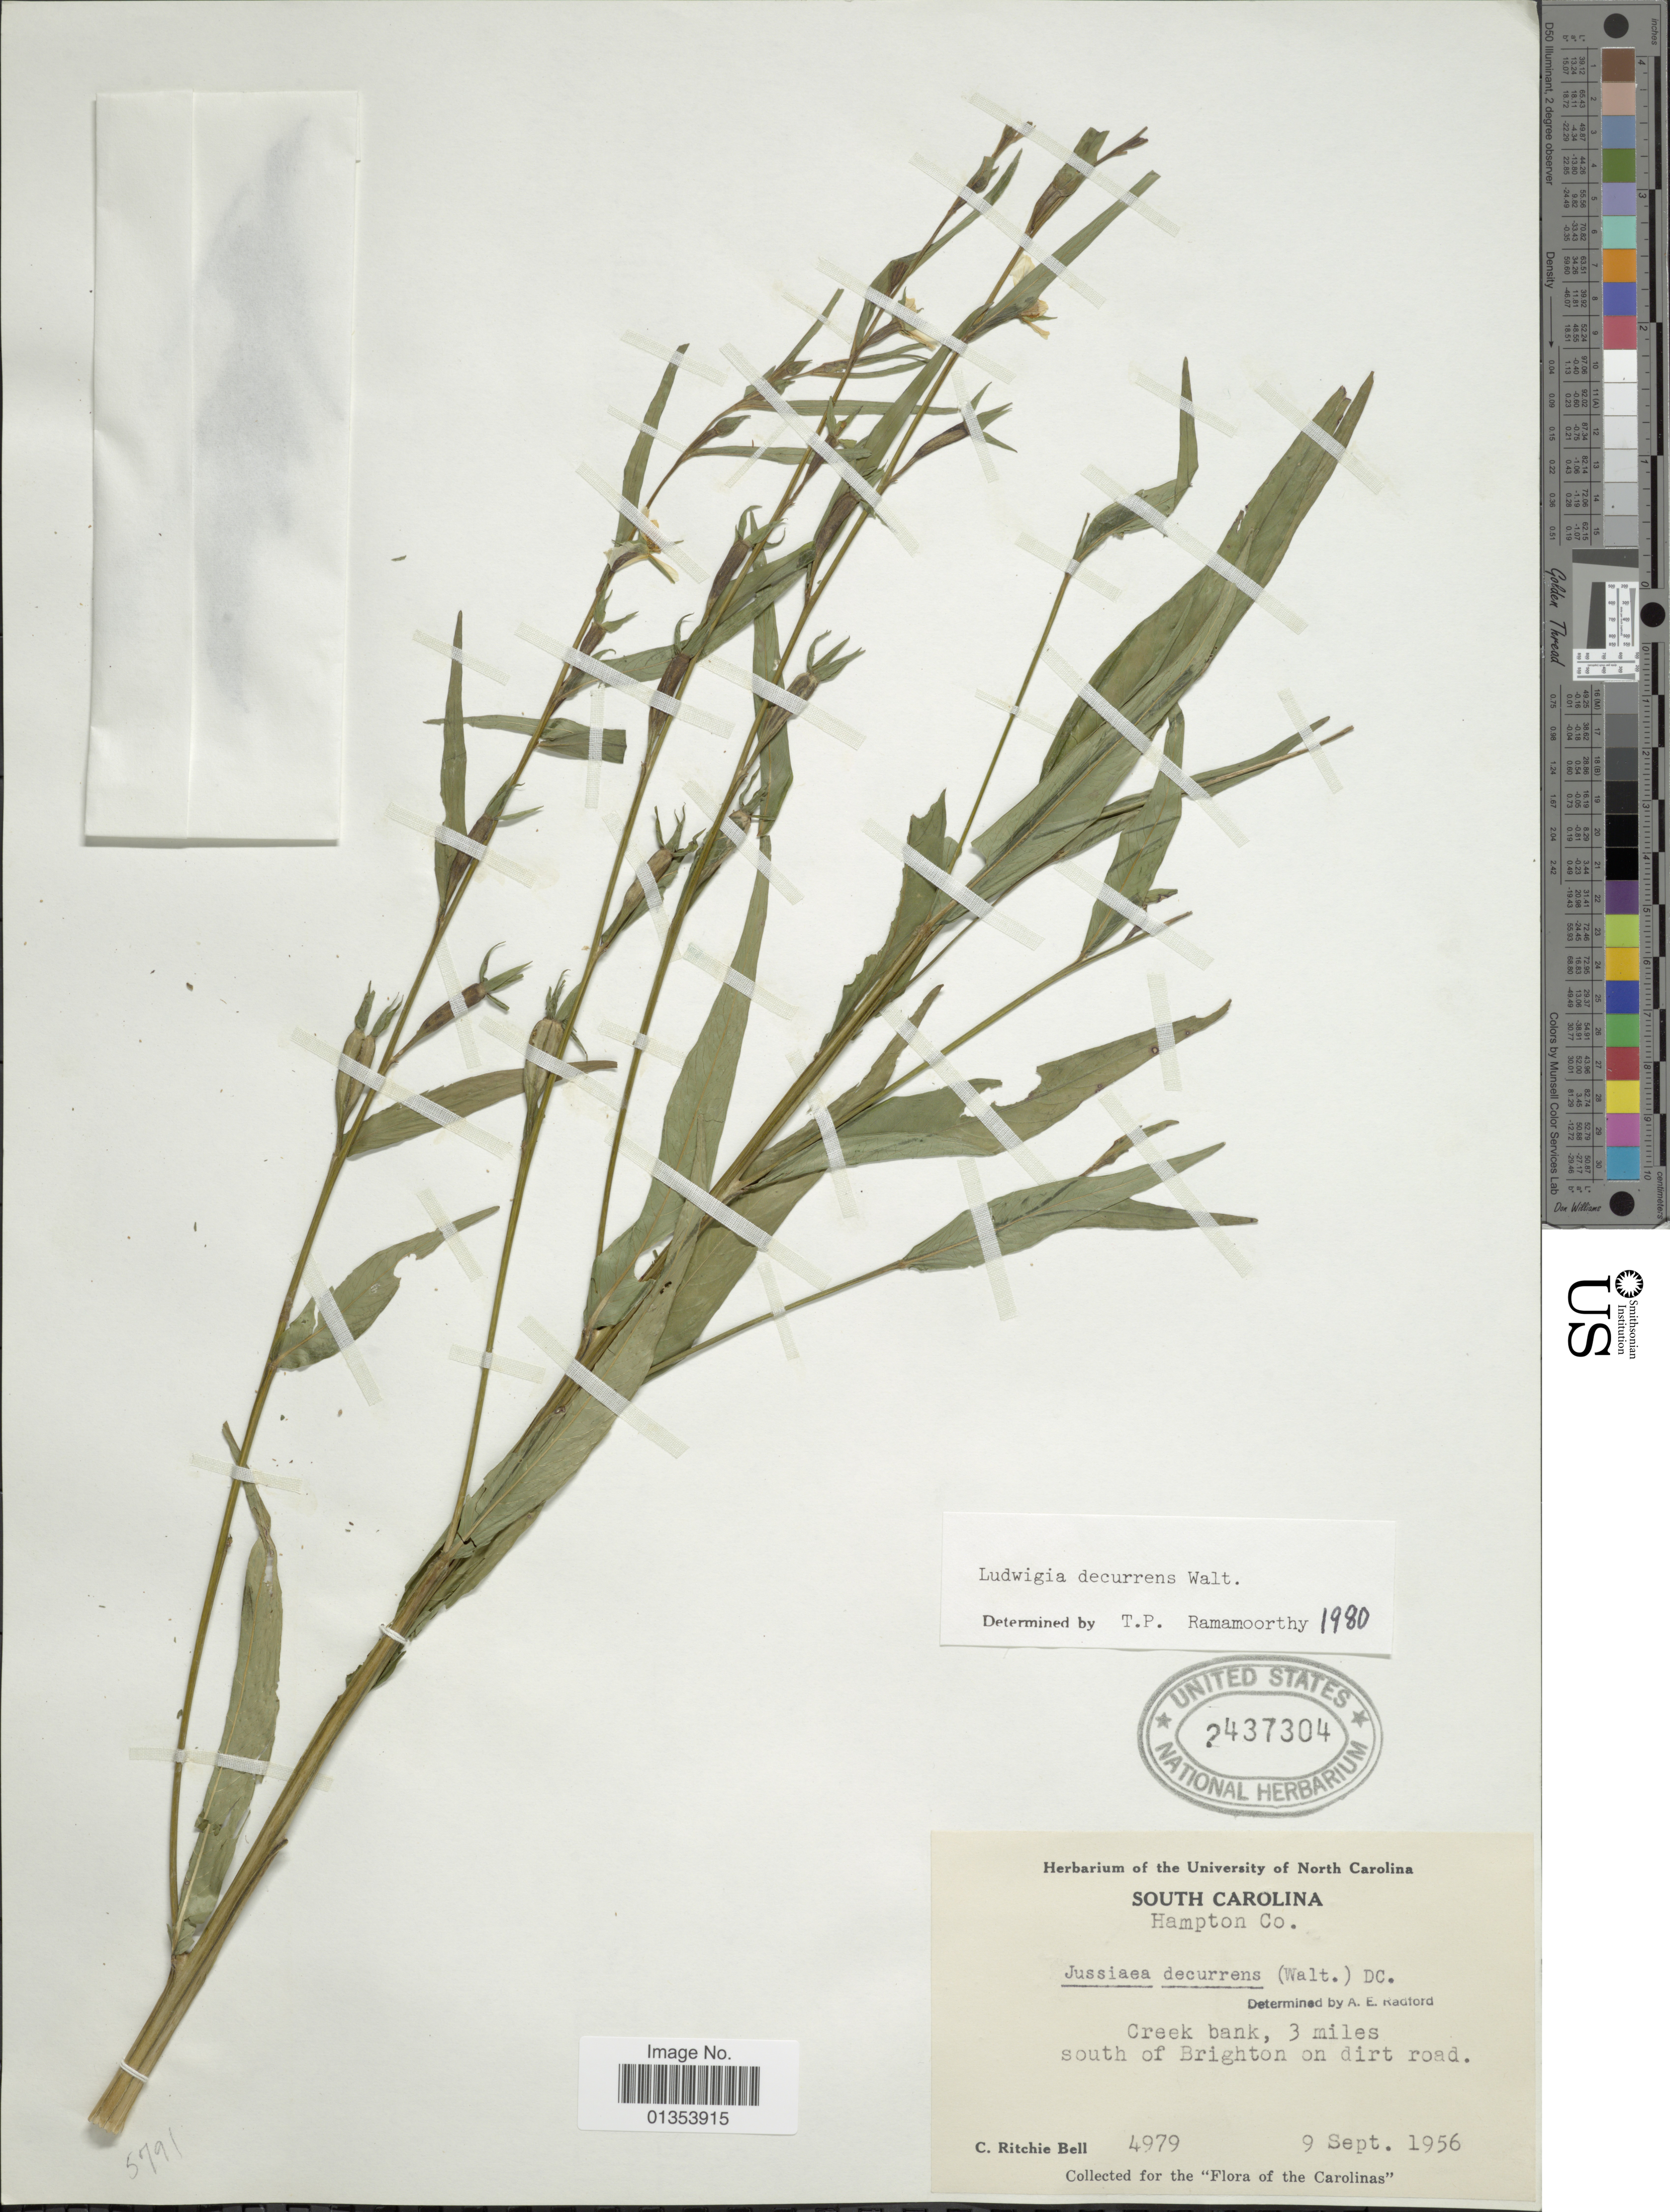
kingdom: Plantae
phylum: Tracheophyta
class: Magnoliopsida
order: Myrtales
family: Onagraceae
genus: Ludwigia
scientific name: Ludwigia decurrens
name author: Walter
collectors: C. R. Bell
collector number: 4979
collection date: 1956-09-09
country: United States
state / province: South Carolina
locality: Hampton Co. Creek bank, 3 miles south of Brighton on dirt road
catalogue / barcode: US 2437304